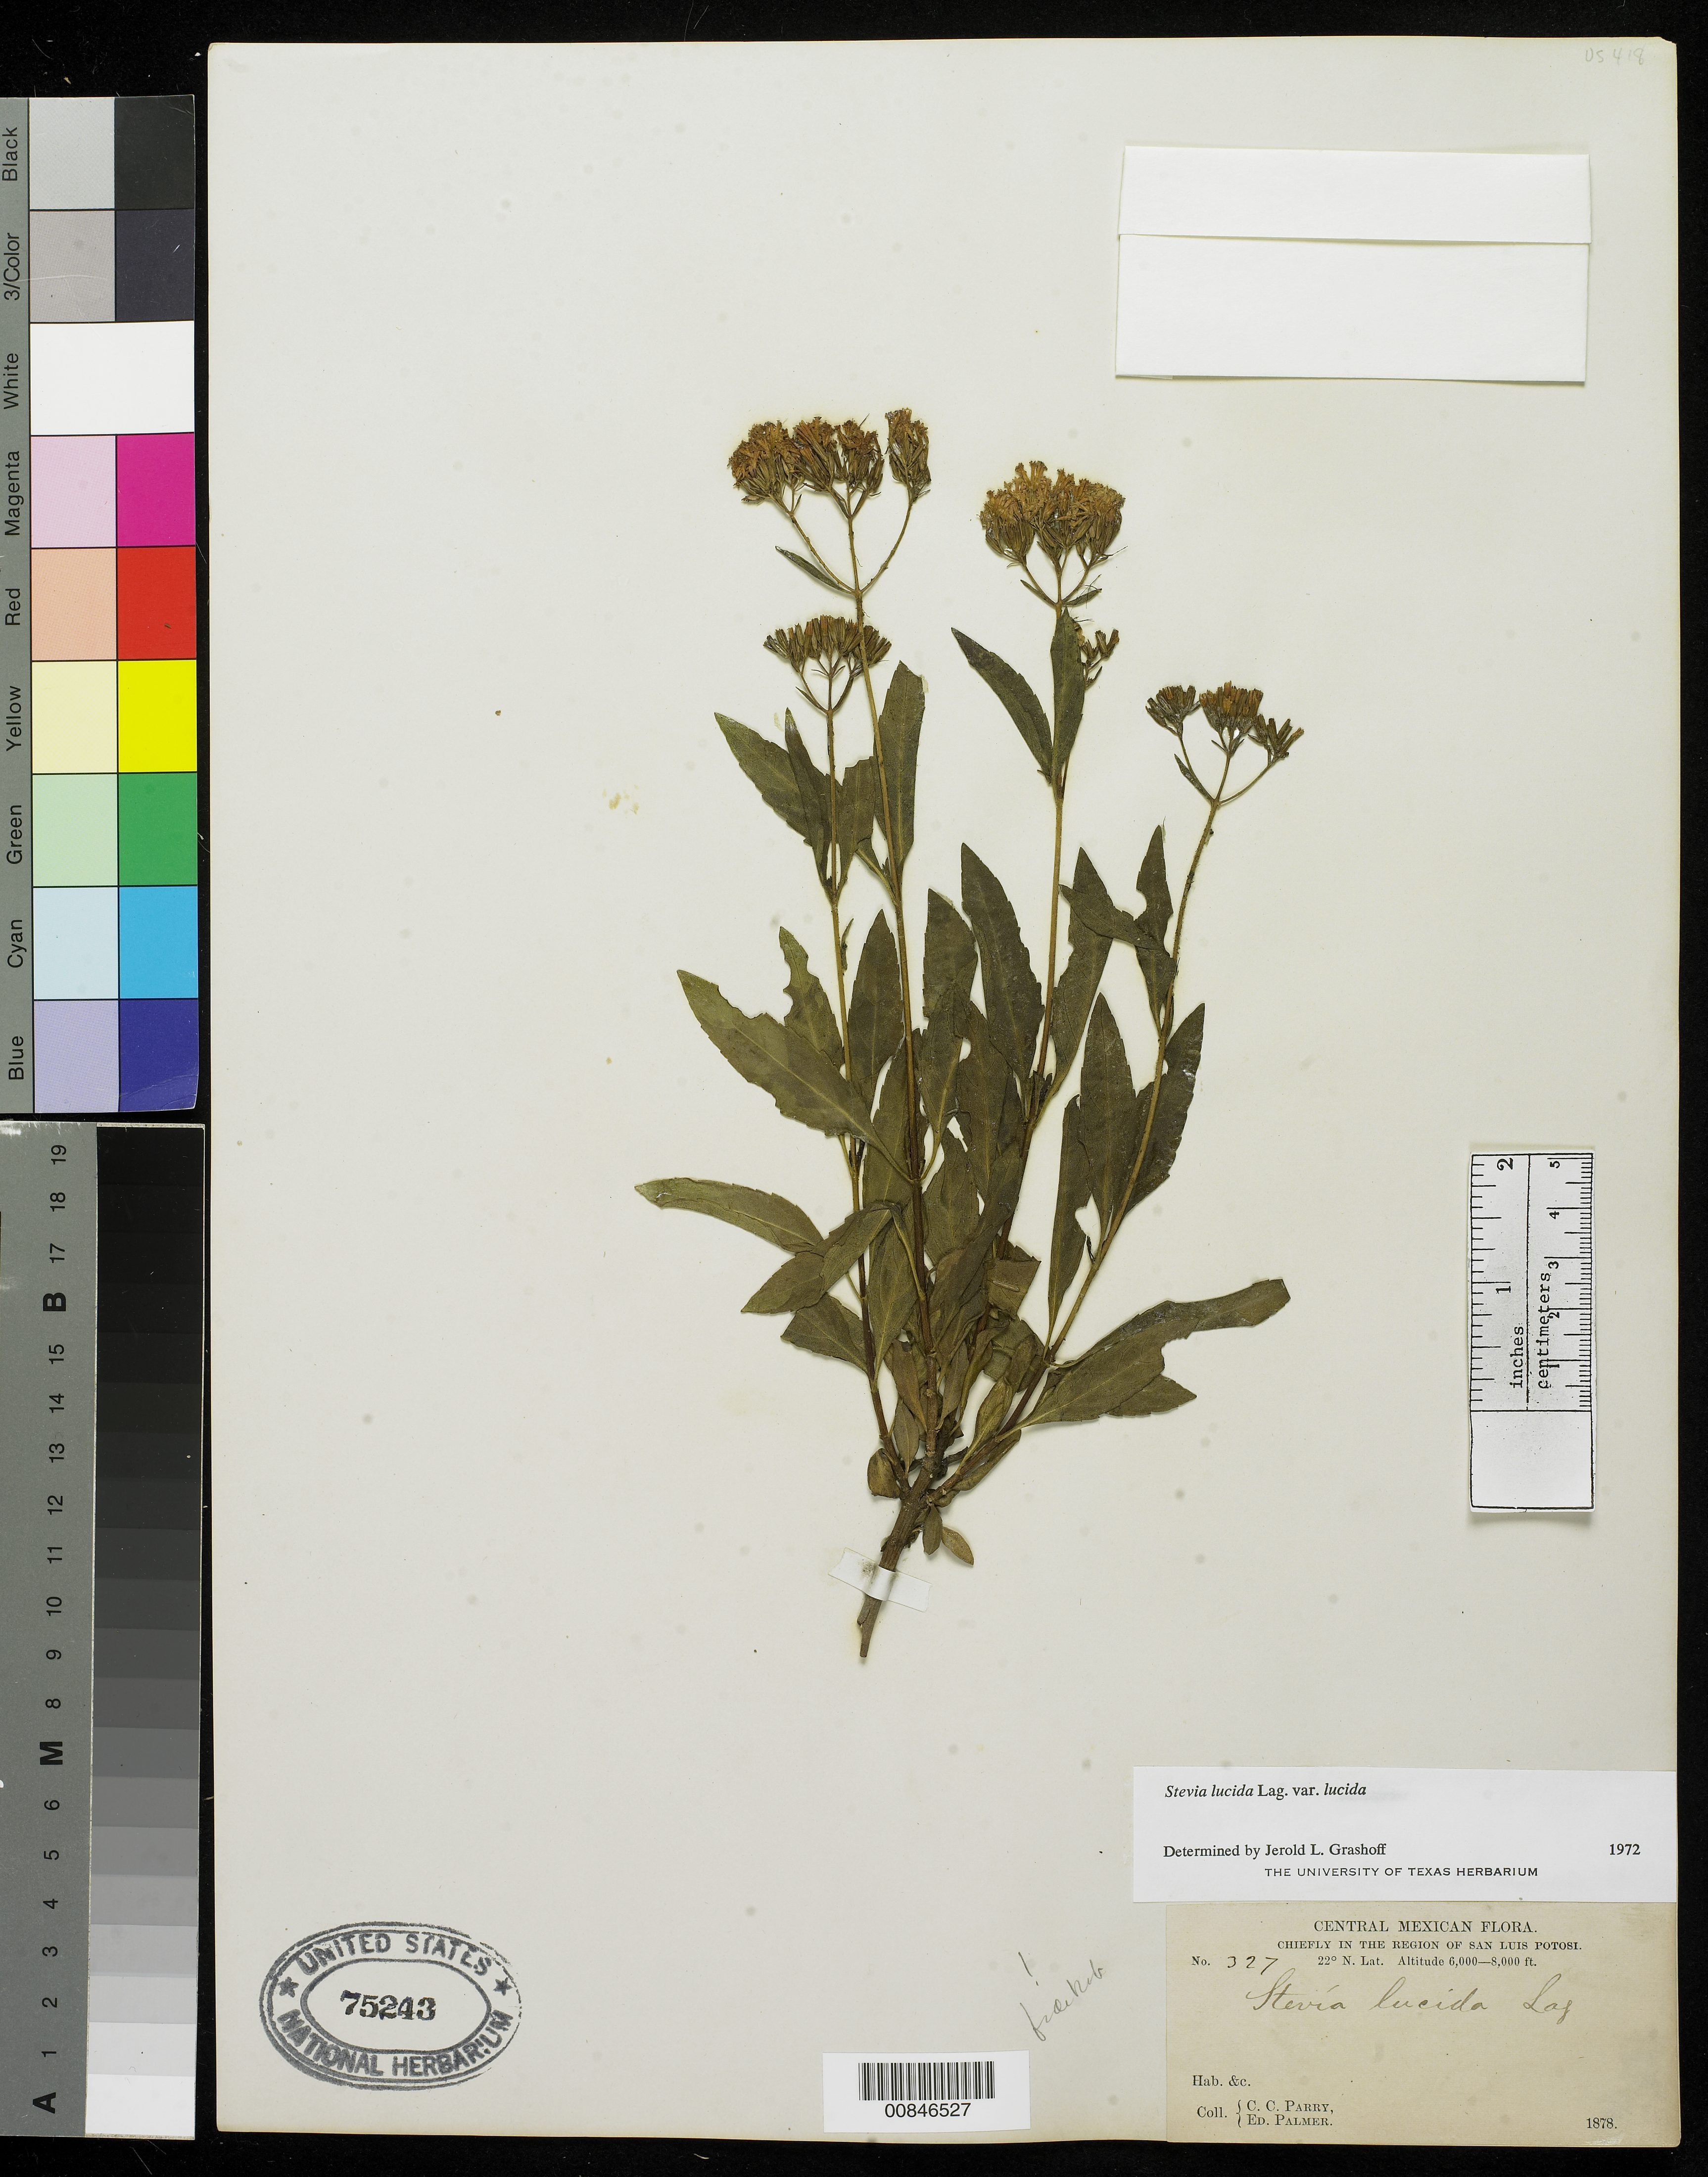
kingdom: Plantae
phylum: Tracheophyta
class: Magnoliopsida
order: Asterales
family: Asteraceae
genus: Stevia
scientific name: Stevia lucida var. lucida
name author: Lag.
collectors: C. C. Parry & E. Palmer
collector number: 327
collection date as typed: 1878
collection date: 1878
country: Mexico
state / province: San Luis Potosí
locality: Chiefly in the region of San Luis Potosí.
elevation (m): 1829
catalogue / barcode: US 75243